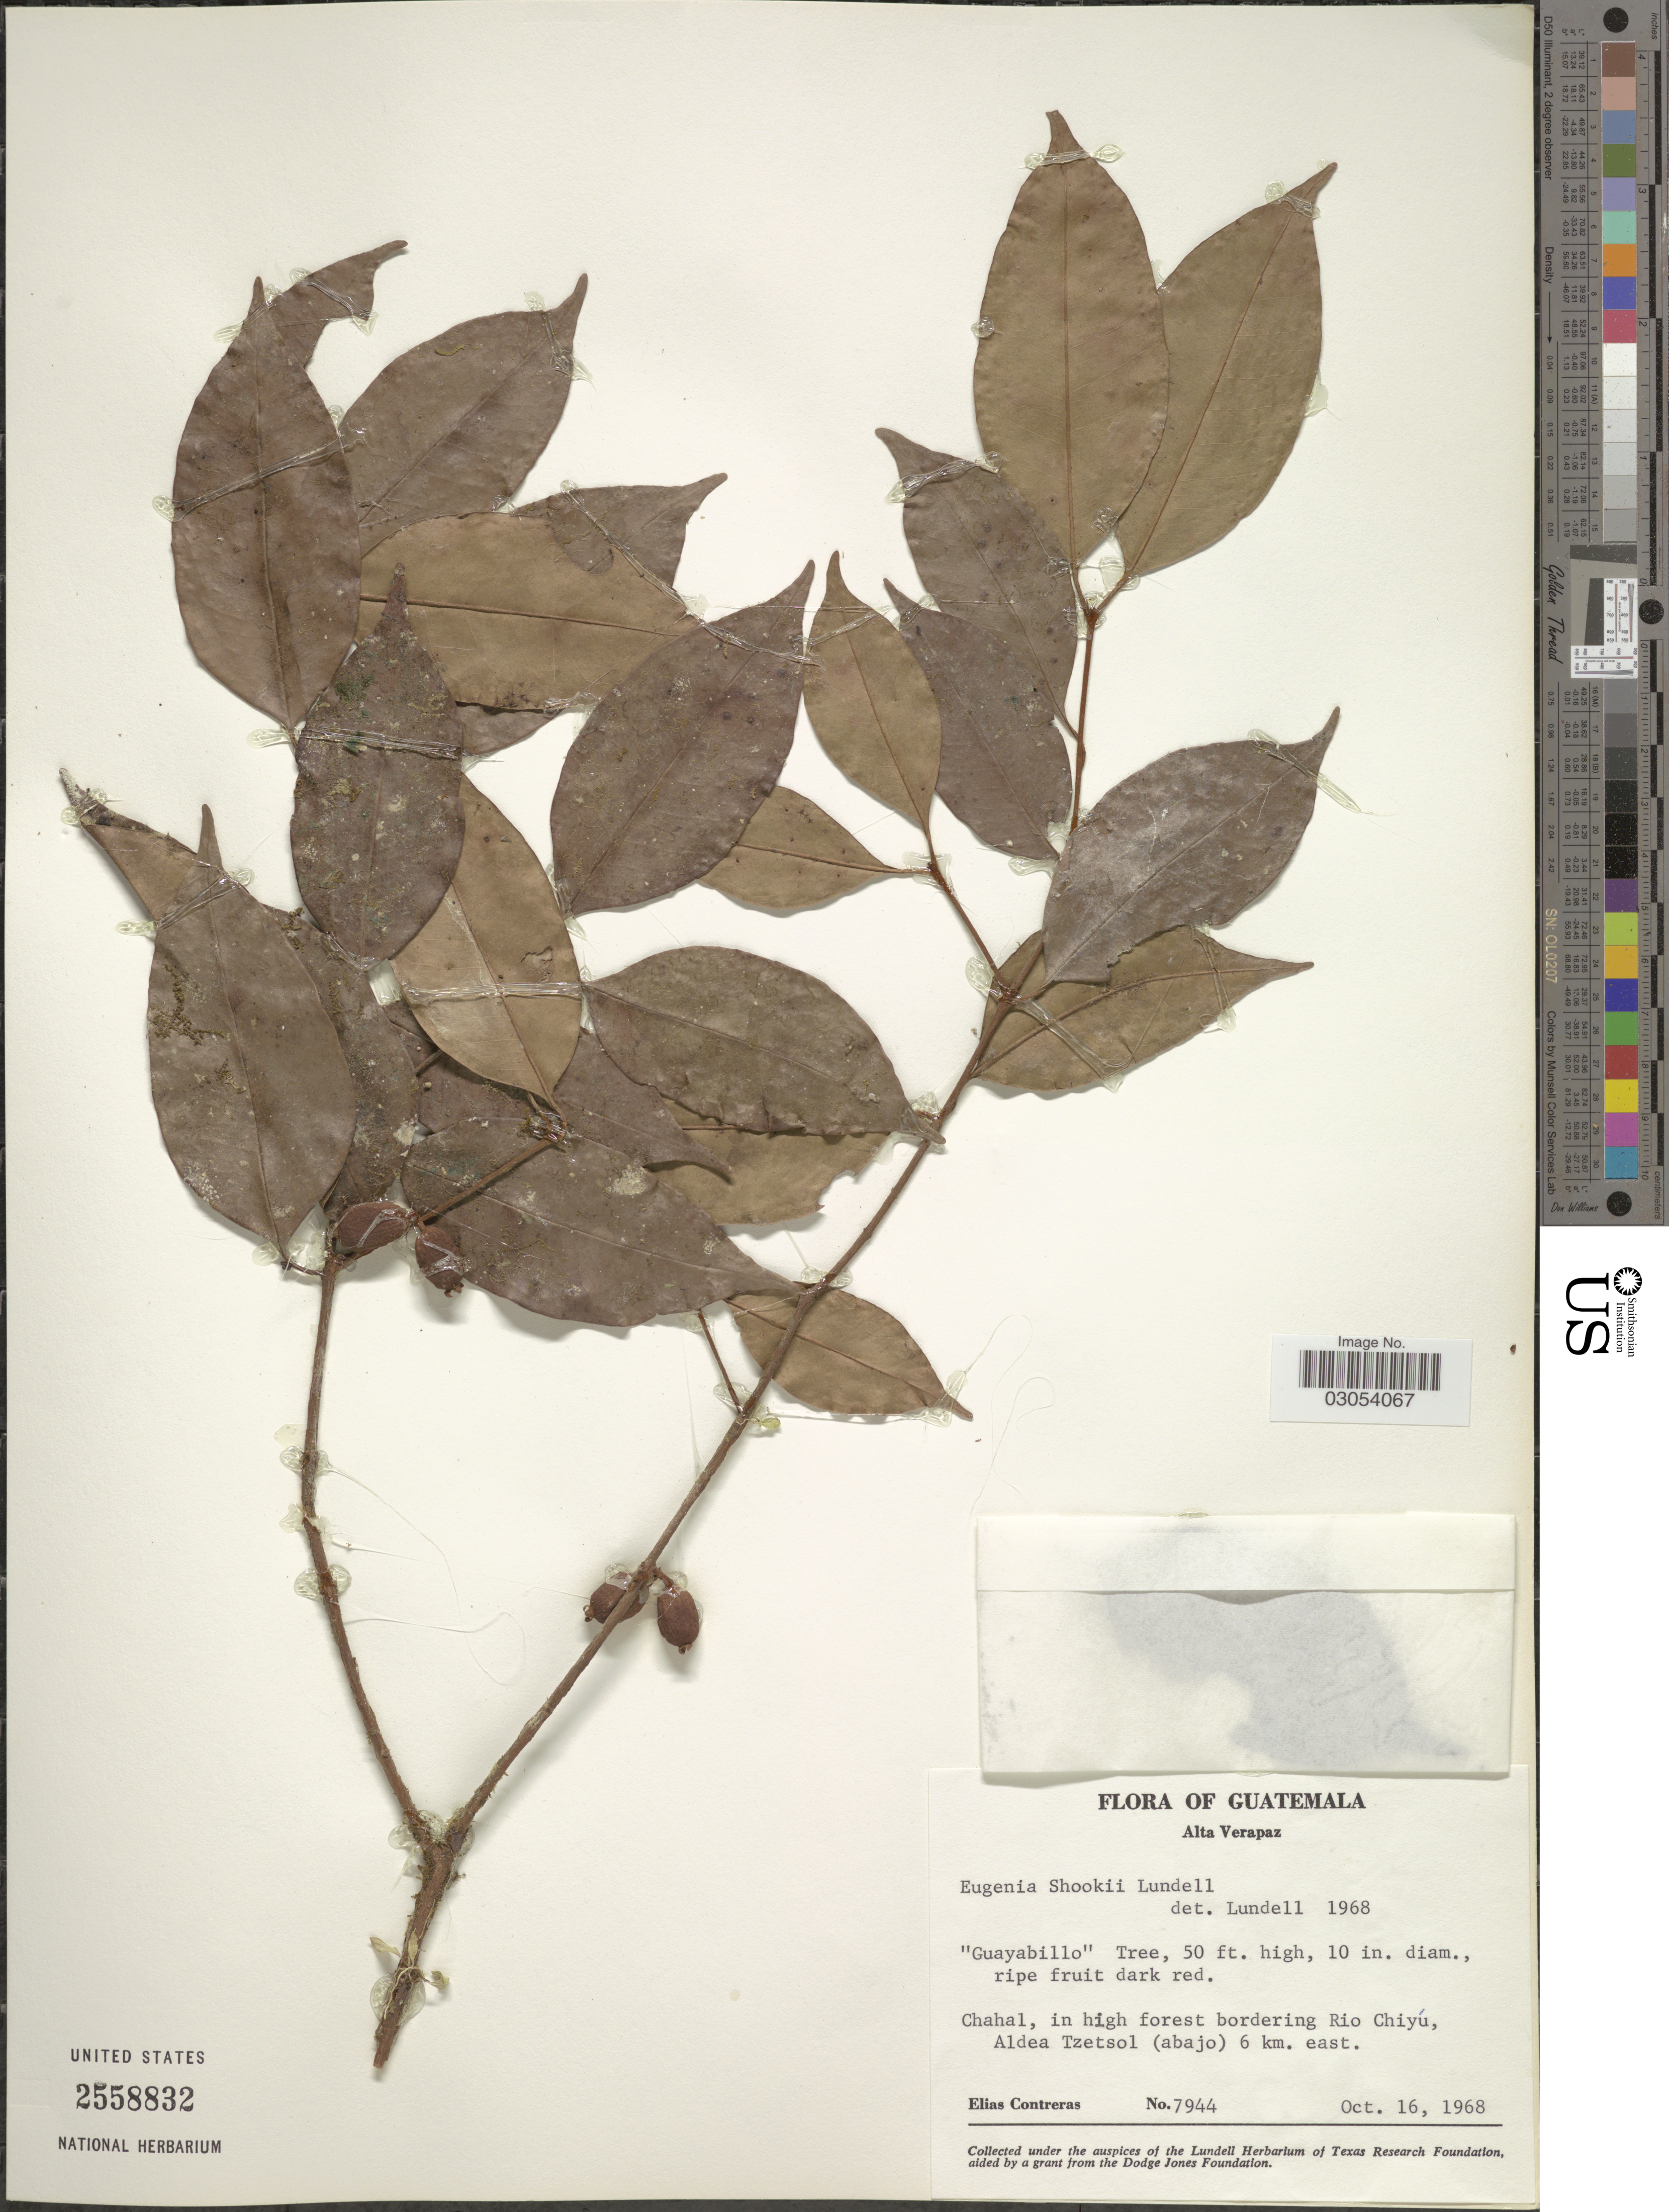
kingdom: Plantae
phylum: Tracheophyta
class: Magnoliopsida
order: Myrtales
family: Myrtaceae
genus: Eugenia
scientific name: Eugenia shookii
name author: Lundell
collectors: E. Contreras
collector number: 7944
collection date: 1968-10-16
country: Guatemala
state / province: Alta Verapaz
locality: Chahal, in high forest bordering Rio Chiyú, Aldea Tzetsol (abajo) 6 km. east.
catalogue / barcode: US 2558832